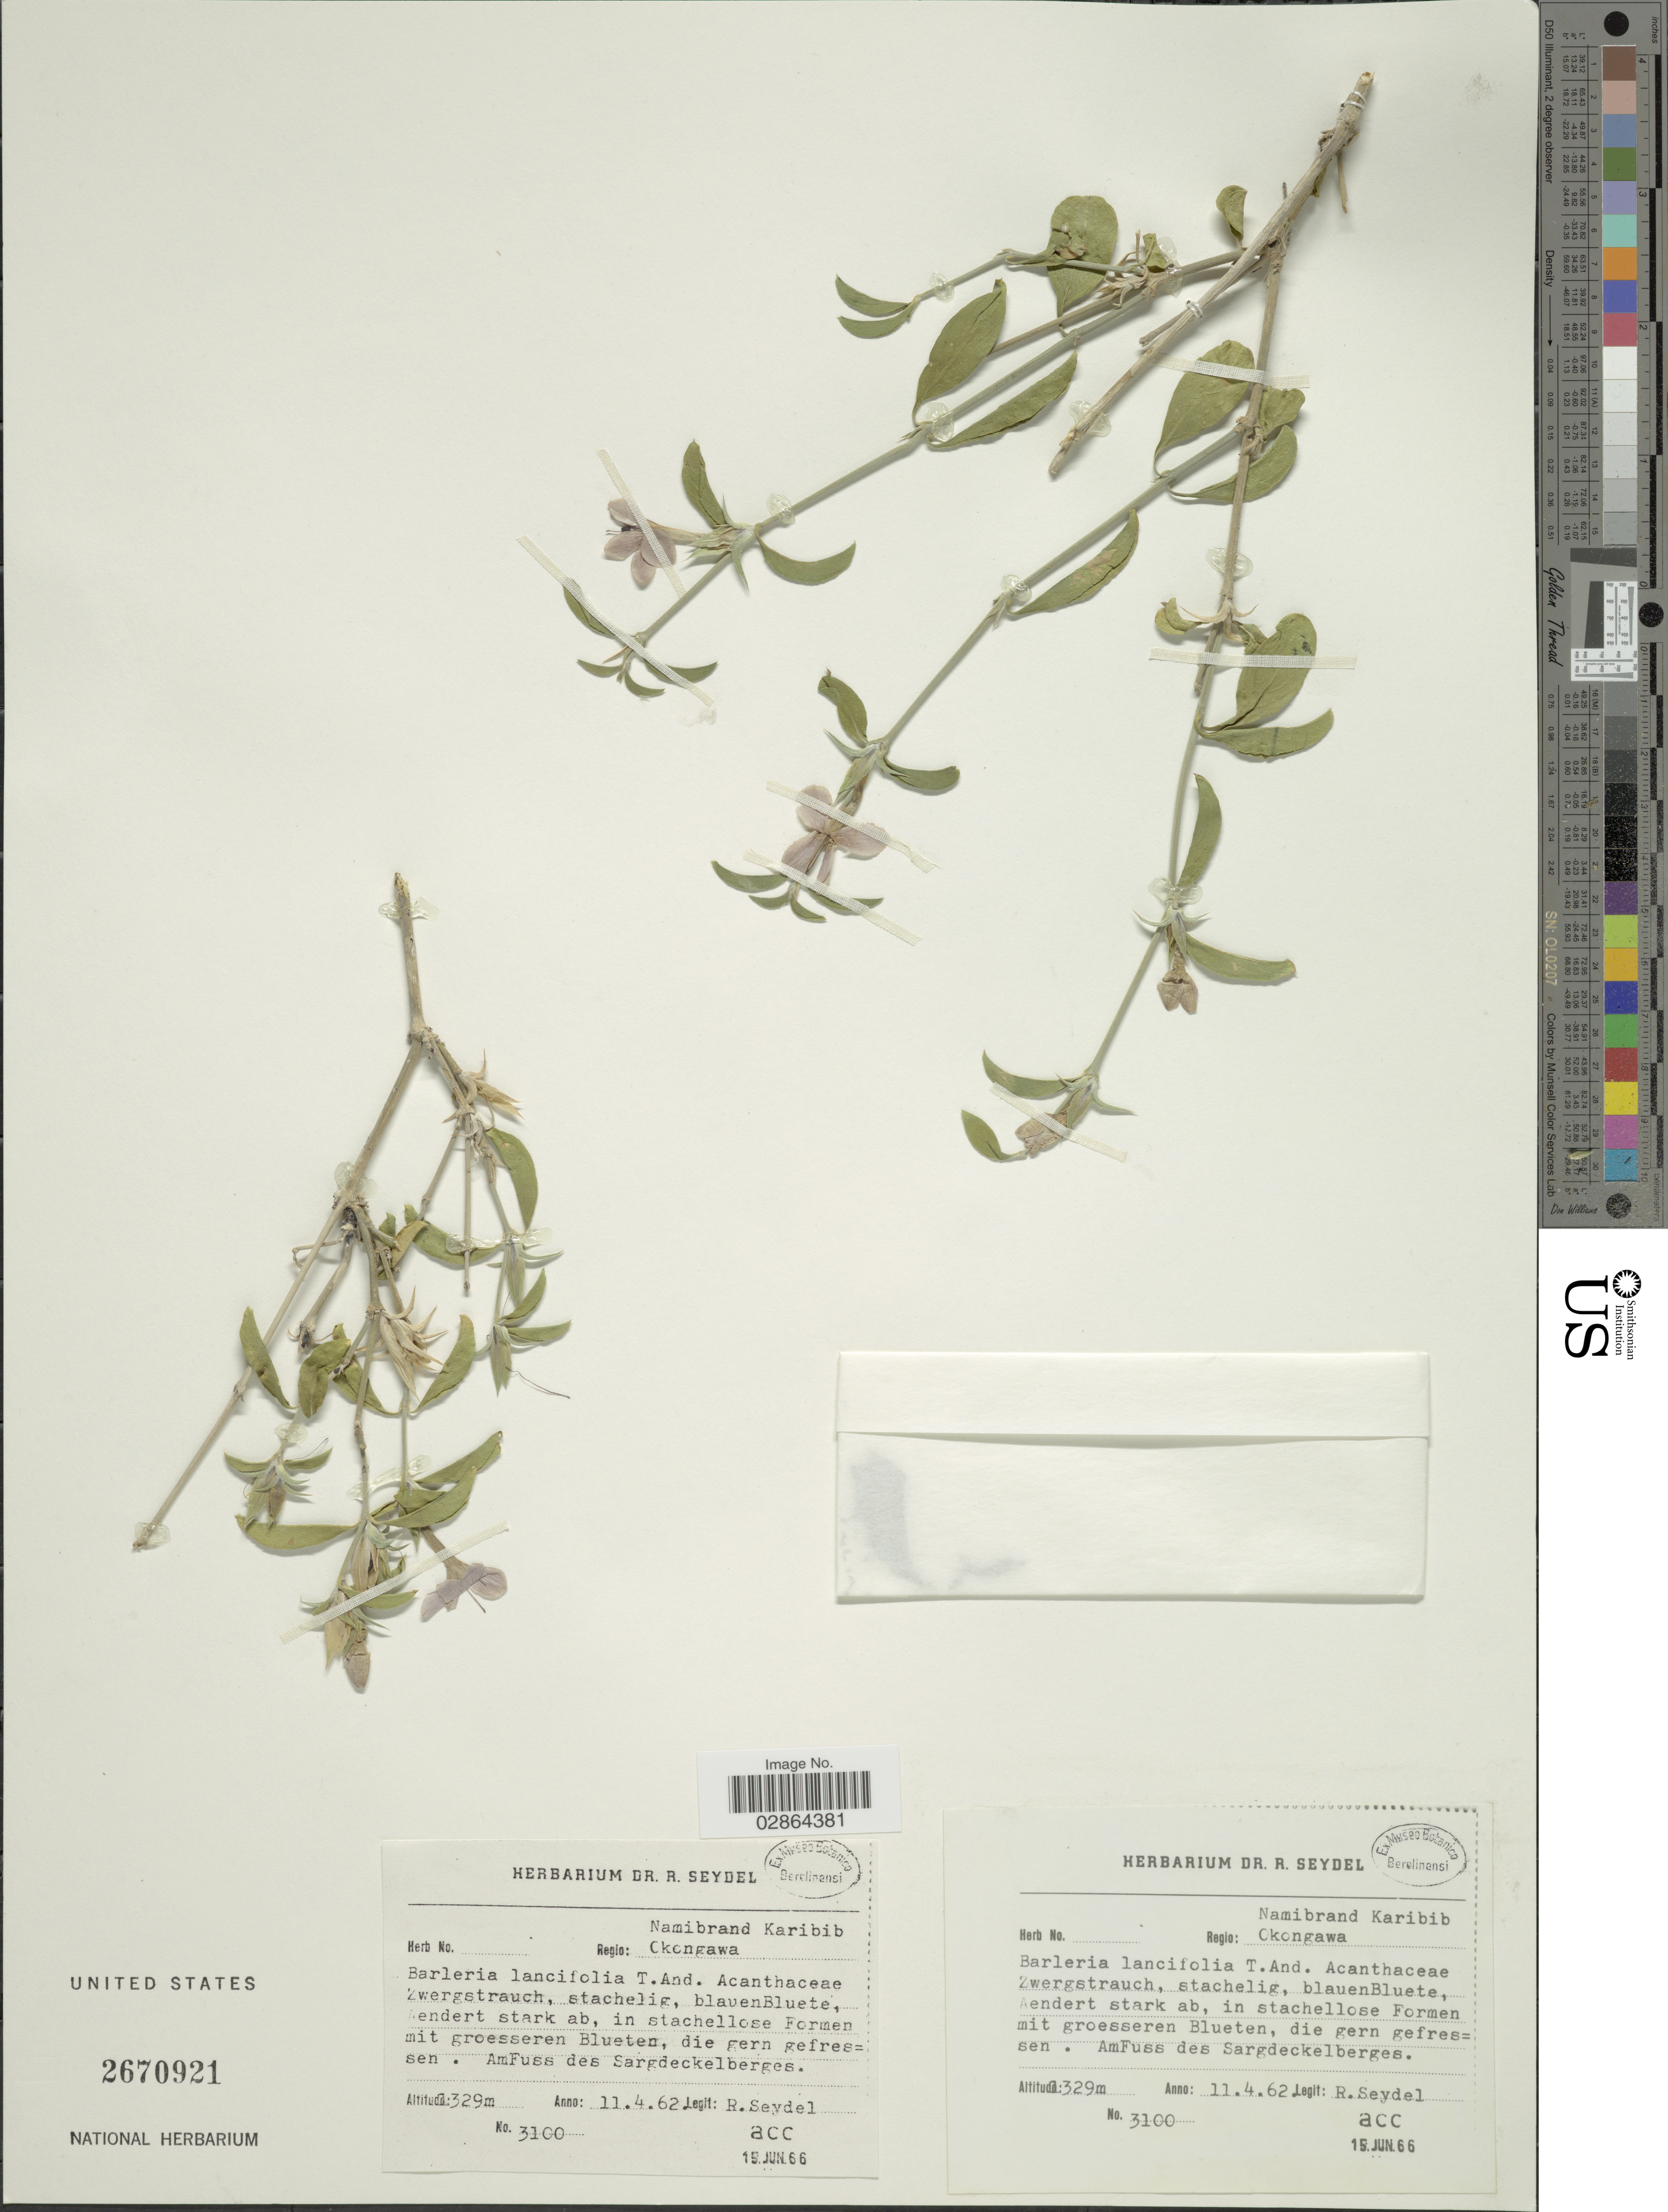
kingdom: Plantae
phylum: Tracheophyta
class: Magnoliopsida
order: Lamiales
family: Acanthaceae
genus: Barleria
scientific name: Barleria lancifolia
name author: T. Anderson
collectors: R. Seydel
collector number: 3100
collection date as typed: Transcribed d/m/y: 11/4/62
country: Namibia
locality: Namibrand Karibib Okongawa.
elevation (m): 1329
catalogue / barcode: US 2670921